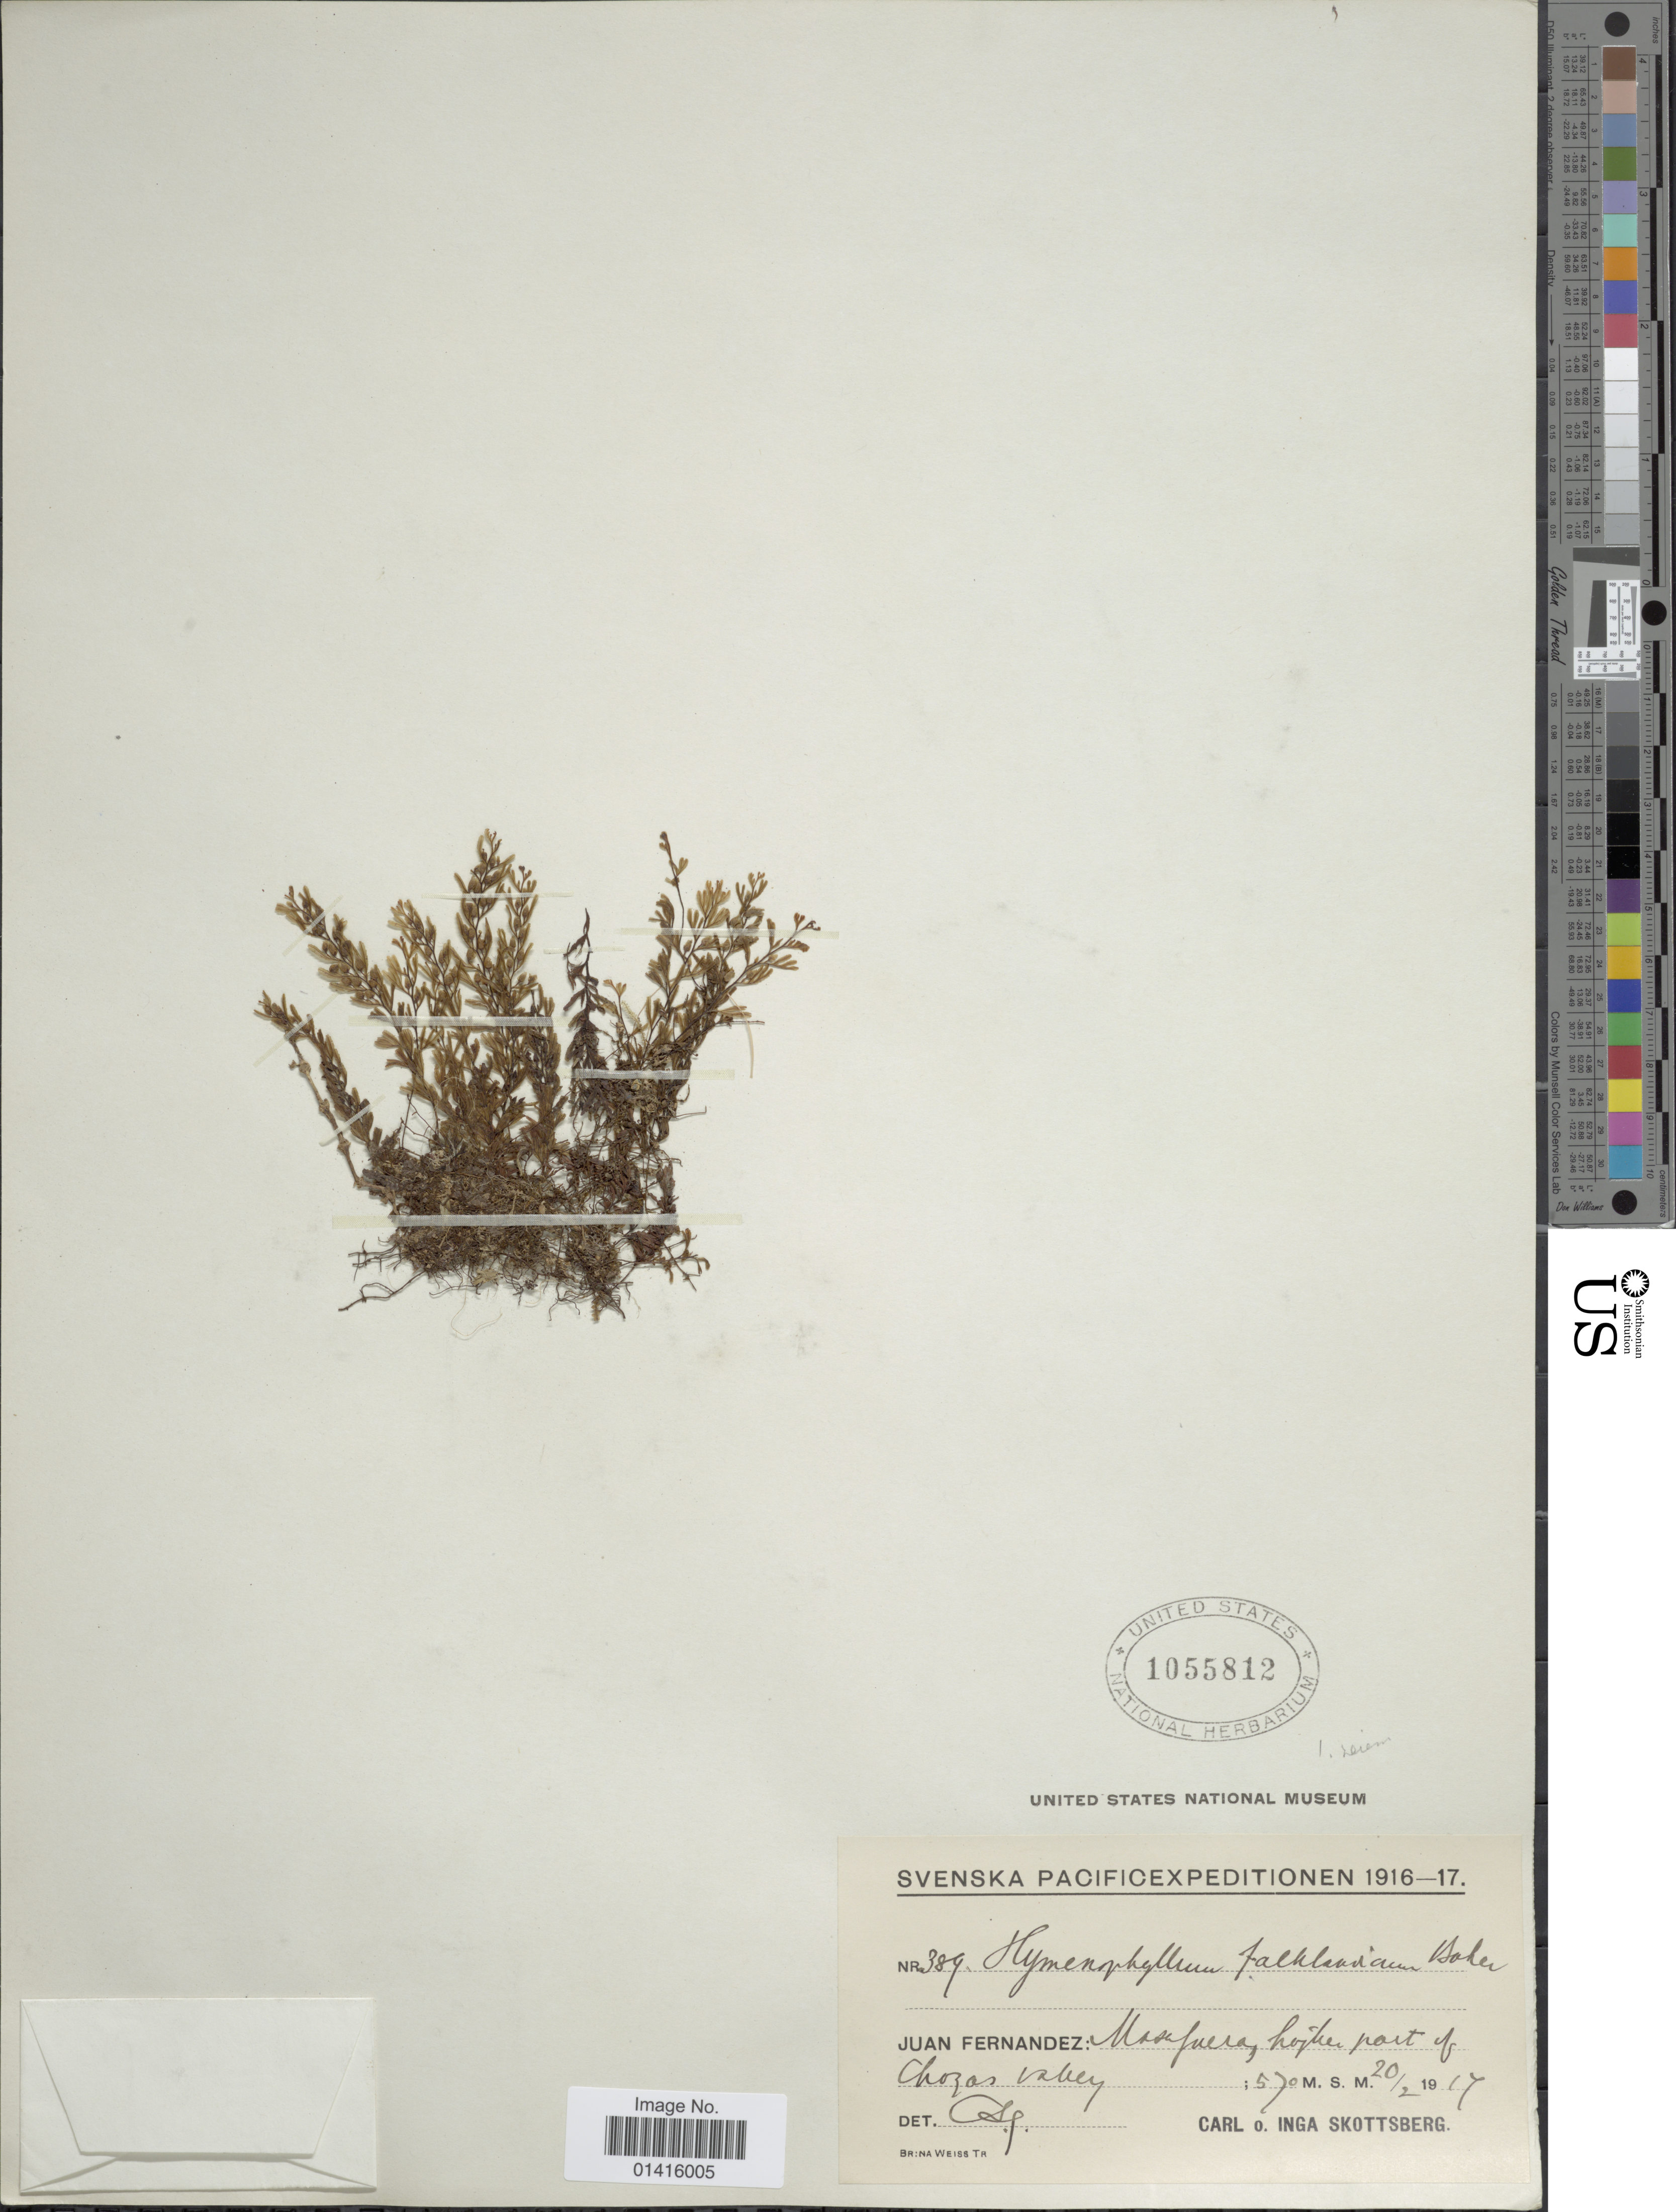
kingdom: Plantae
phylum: Tracheophyta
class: Polypodiopsida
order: Hymenophyllales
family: Hymenophyllaceae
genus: Hymenophyllum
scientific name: Hymenophyllum falklandicum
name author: Baker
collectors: C. Skottsberg & I. Skottsberg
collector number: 389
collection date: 1917-02-20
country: Chile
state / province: Valparaíso (V)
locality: Juan Fernandez: Masafuera, higher part of Chozas valley.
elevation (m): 570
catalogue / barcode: US 1055812